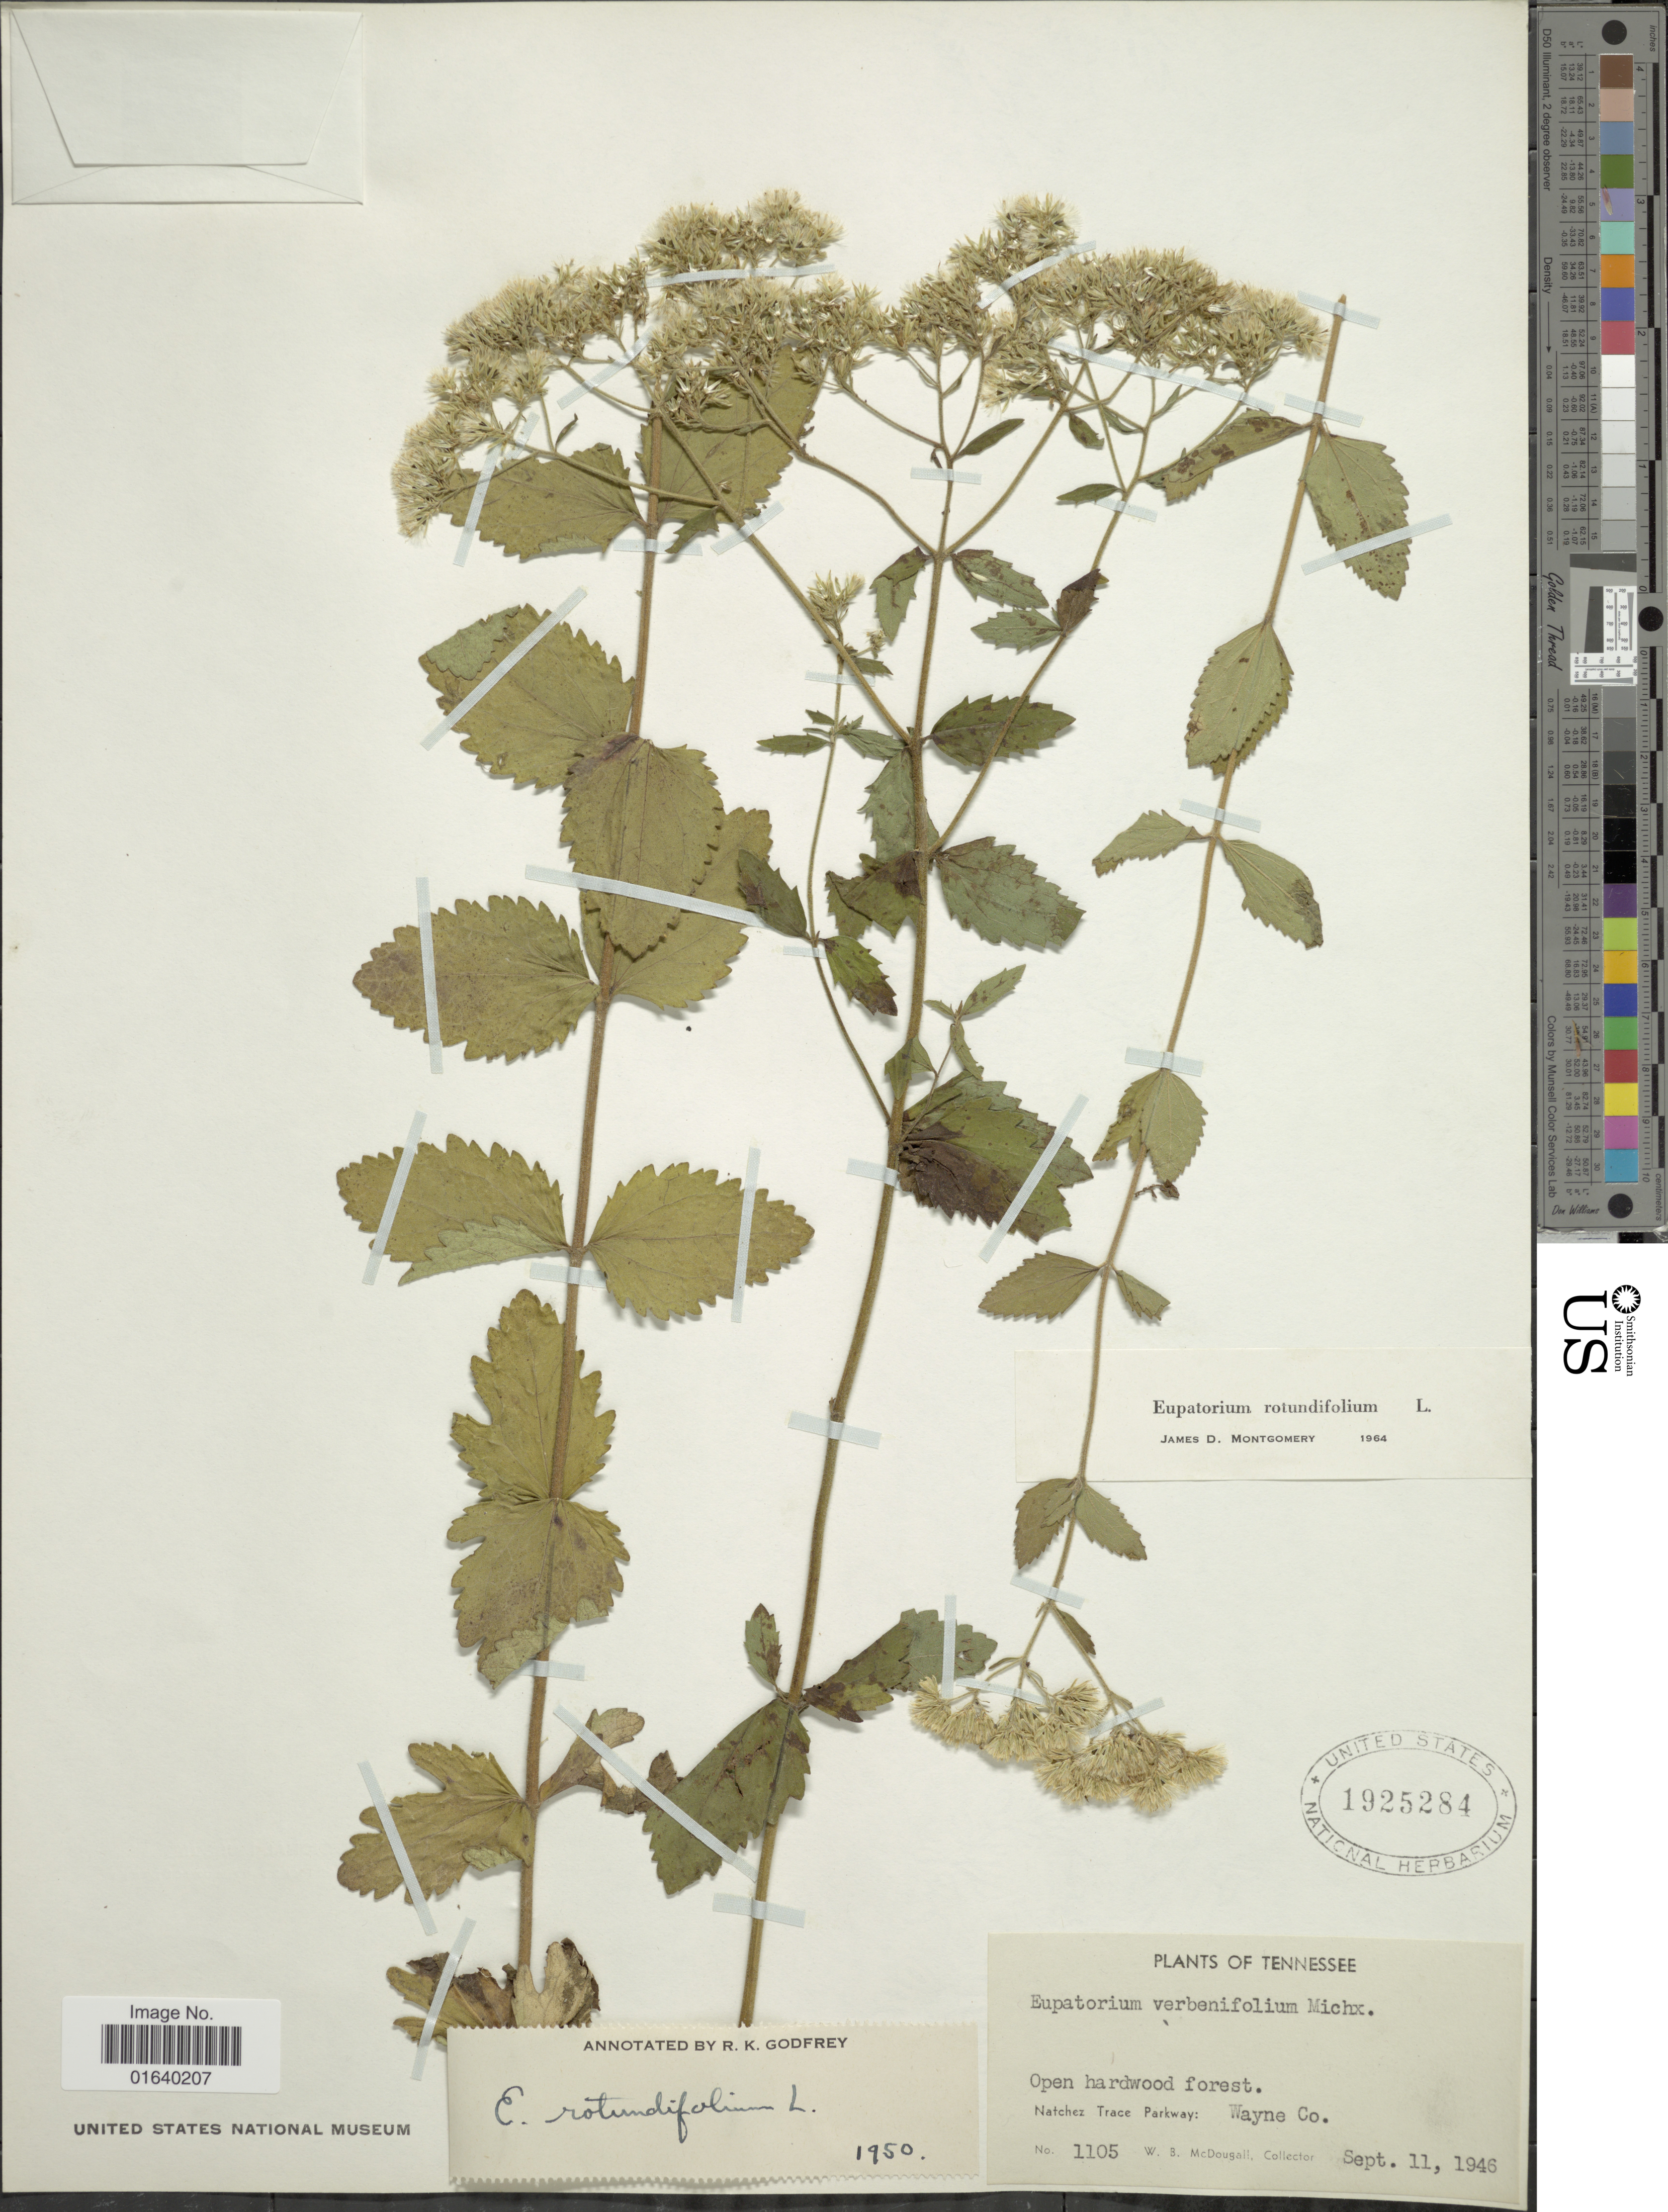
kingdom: Plantae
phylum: Tracheophyta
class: Magnoliopsida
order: Asterales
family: Asteraceae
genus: Eupatorium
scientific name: Eupatorium rotundifolium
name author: L.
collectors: W. B. McDougall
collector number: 1105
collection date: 1946-09-11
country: United States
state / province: Tennessee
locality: Open hardwood forest. Natchez Trace Parkway: Wayne Co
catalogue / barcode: US 1925284